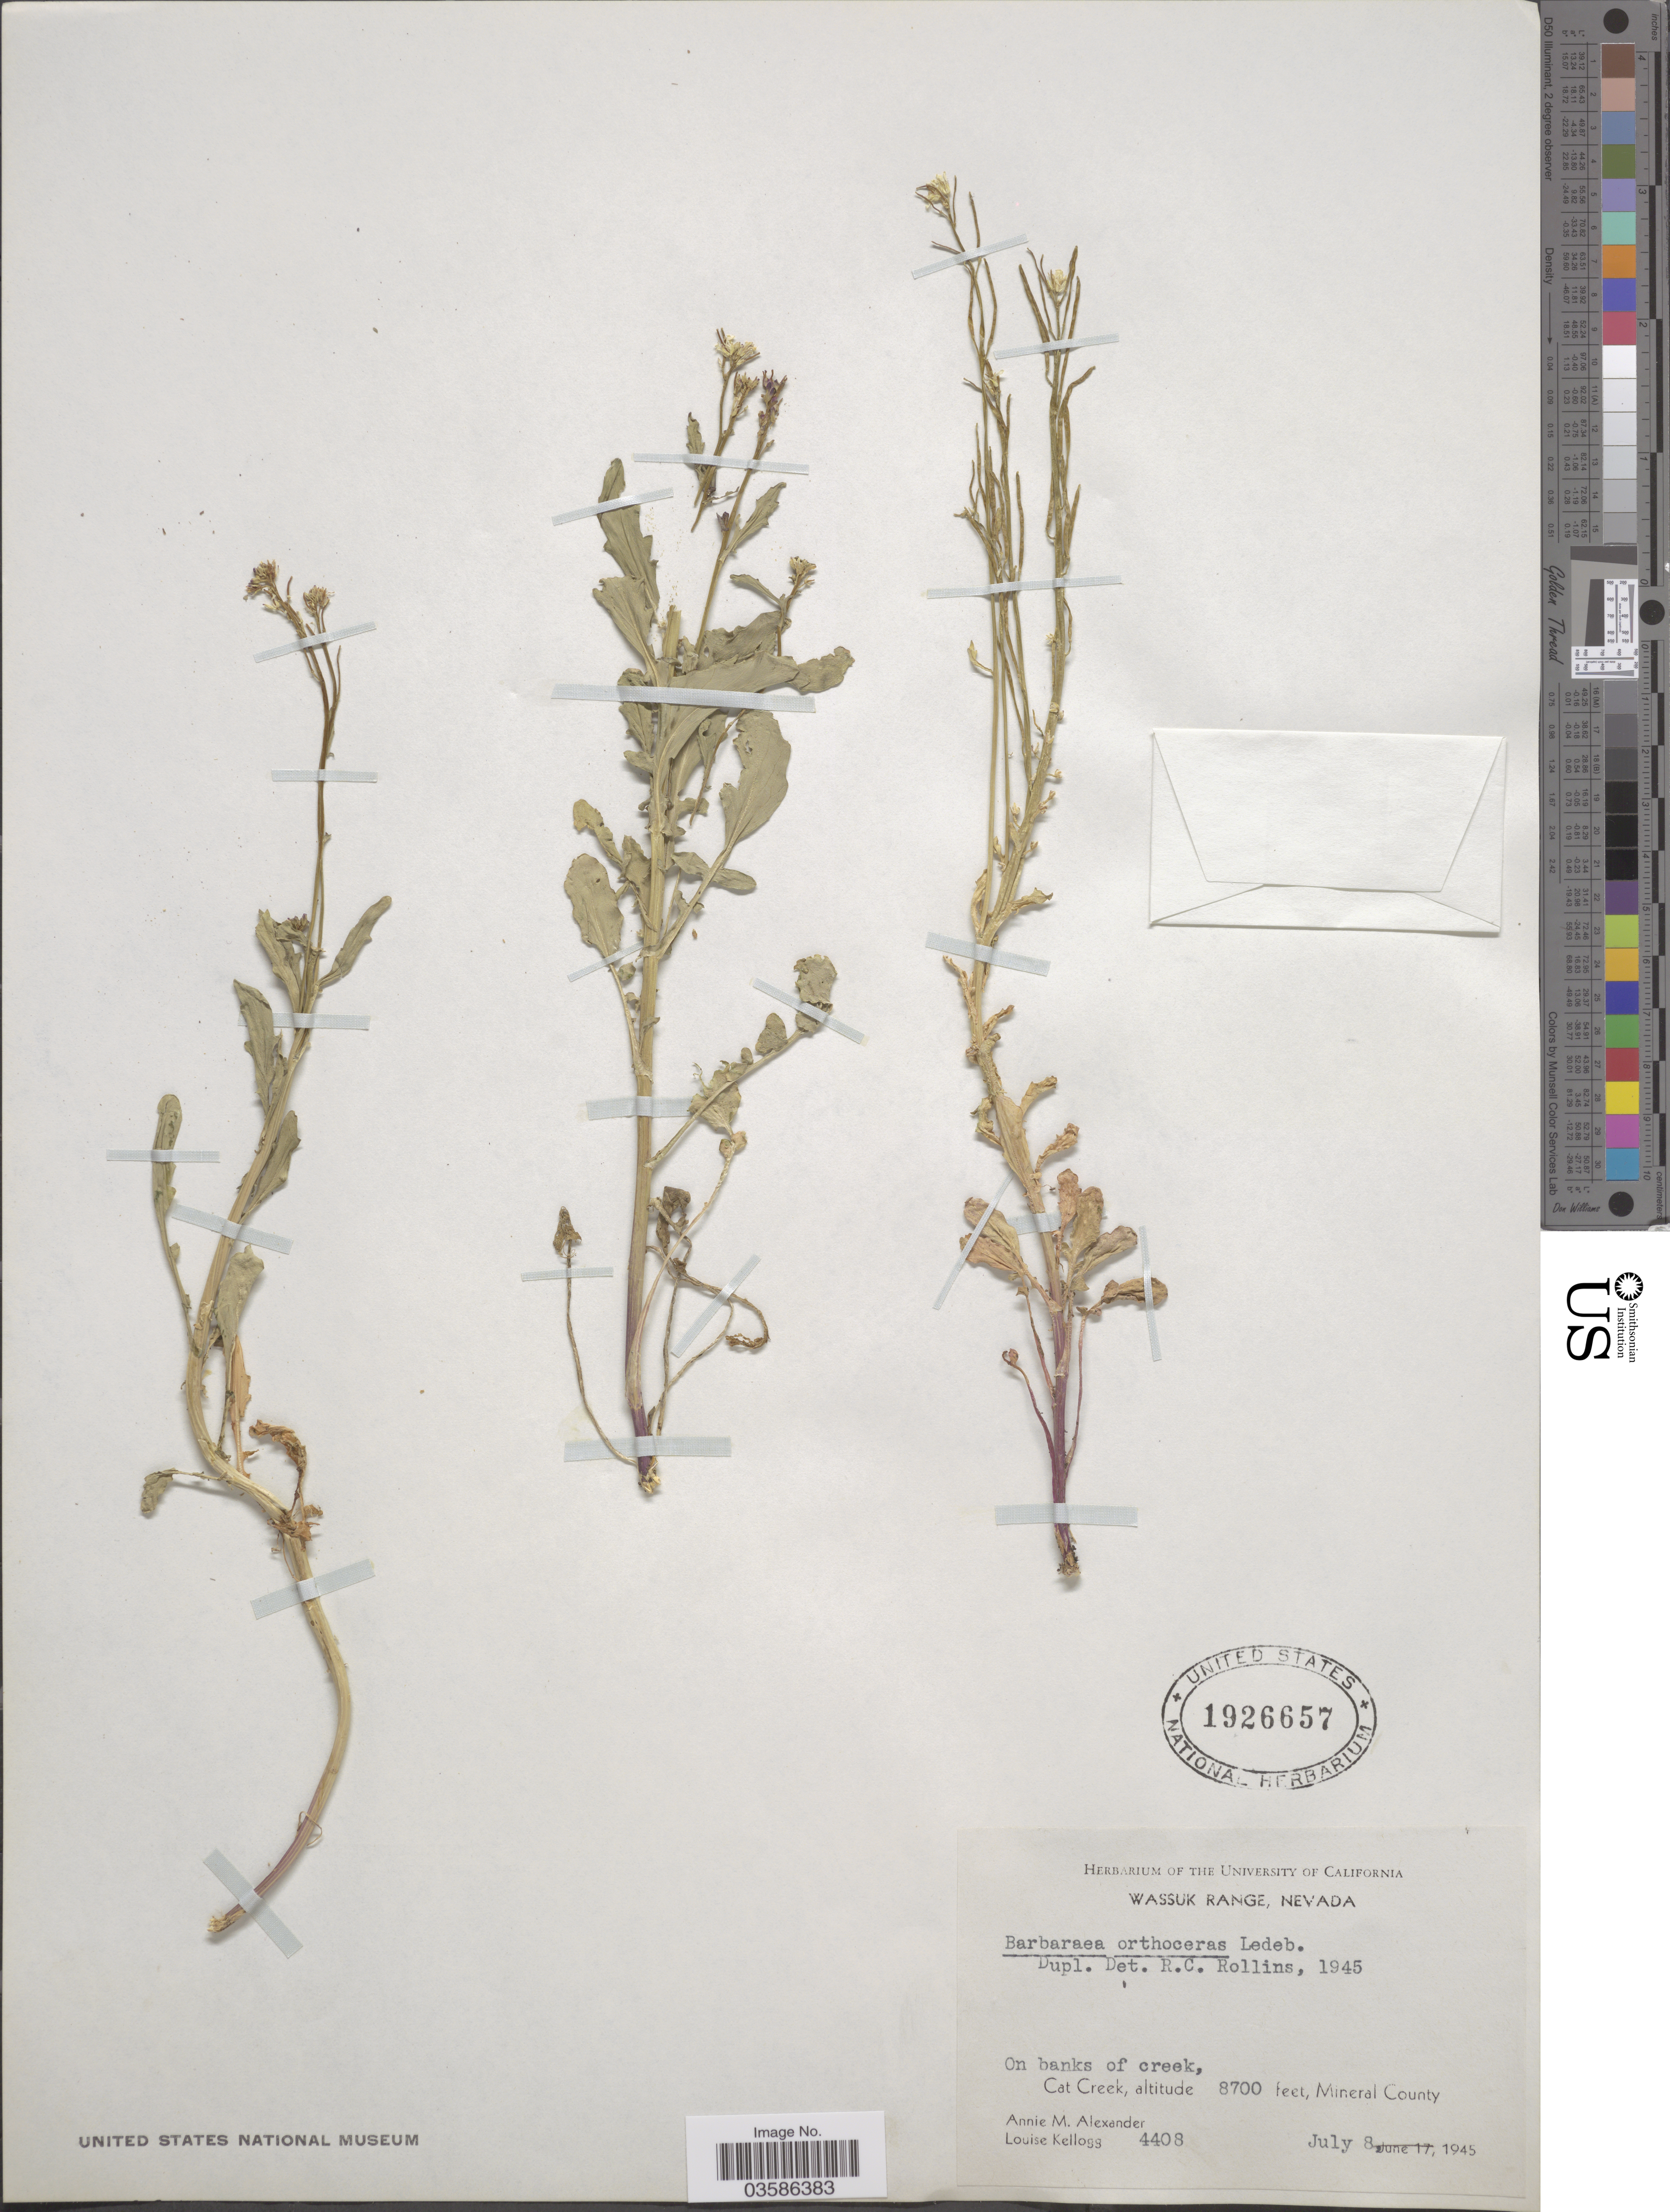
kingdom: Plantae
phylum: Tracheophyta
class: Magnoliopsida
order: Brassicales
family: Brassicaceae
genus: Barbarea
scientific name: Barbarea orthoceras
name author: Ledeb.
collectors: A. M. Alexander & L. Kellogg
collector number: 4408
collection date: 1945-07-08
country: United States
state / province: Nevada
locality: Wassuk Range. Cat Creek, Mineral County.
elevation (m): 2652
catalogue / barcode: US 1926657